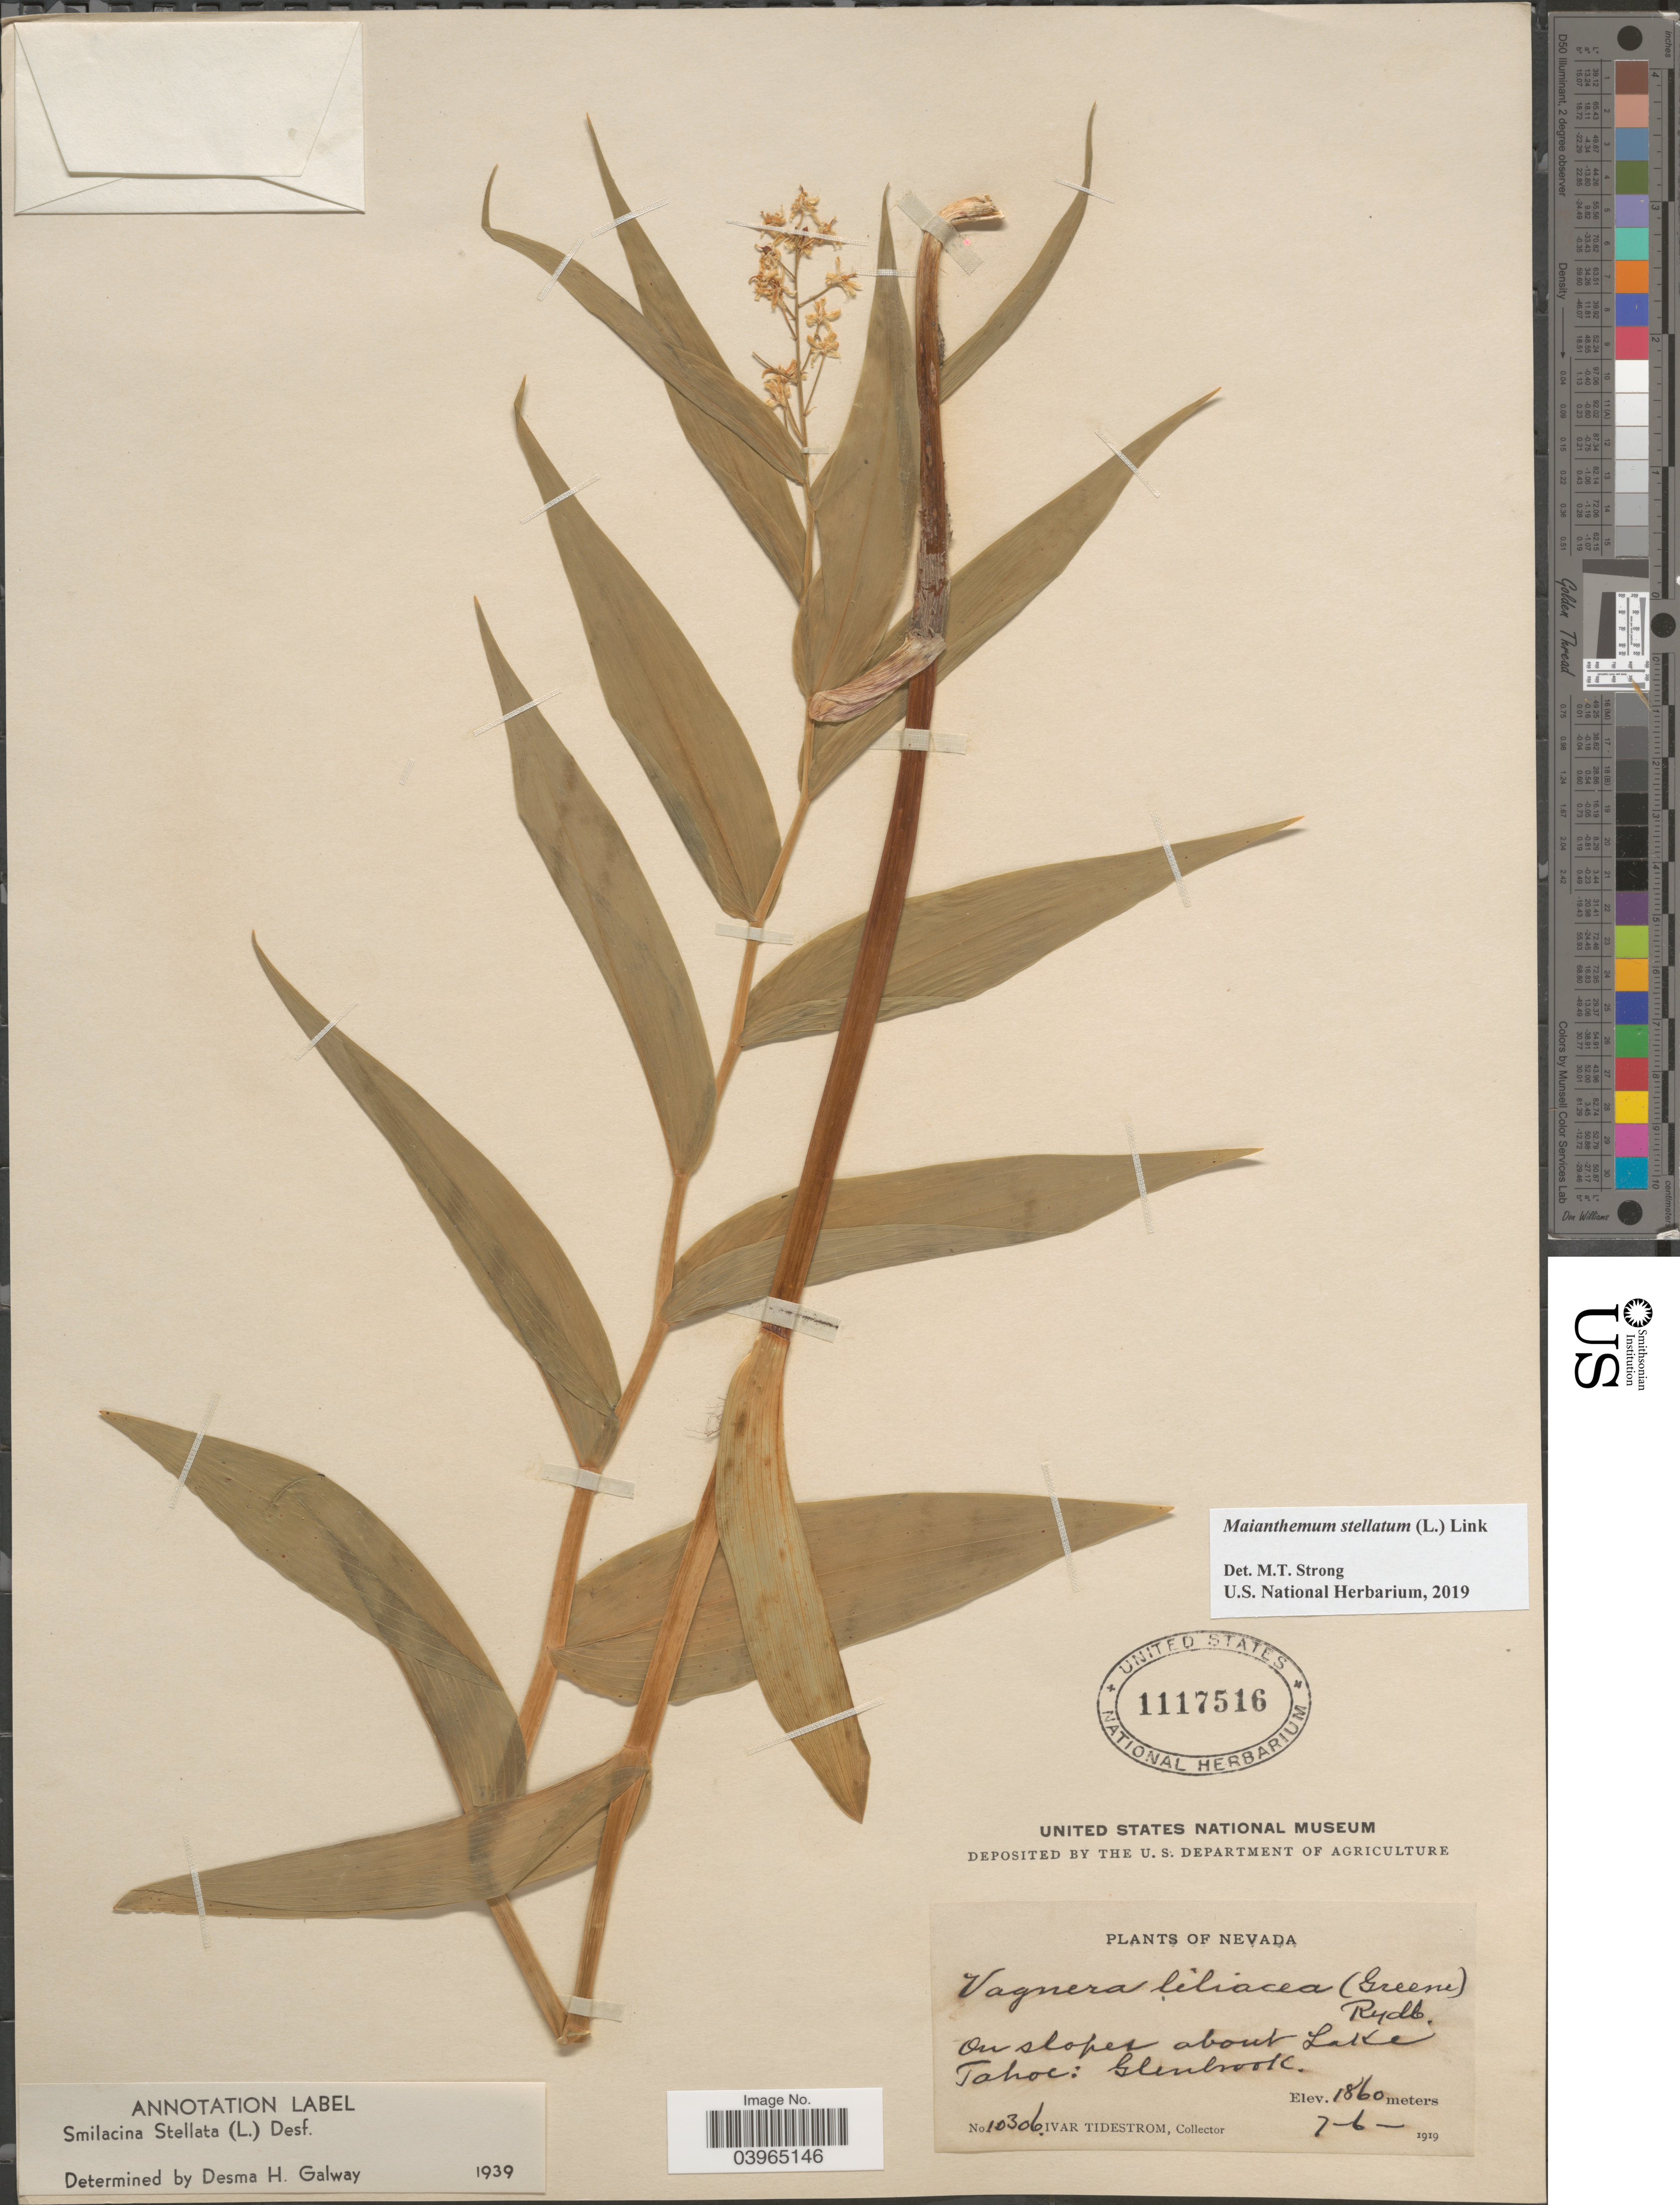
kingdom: Plantae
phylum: Tracheophyta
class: Liliopsida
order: Asparagales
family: Asparagaceae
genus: Maianthemum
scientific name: Maianthemum stellatum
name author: (L.) Link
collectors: I. F. Tidestrom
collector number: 10306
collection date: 1919-07-06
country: United States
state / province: Nevada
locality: On slopes about Lake Tahoe: Glenbrook.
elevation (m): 1860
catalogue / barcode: US 1117516